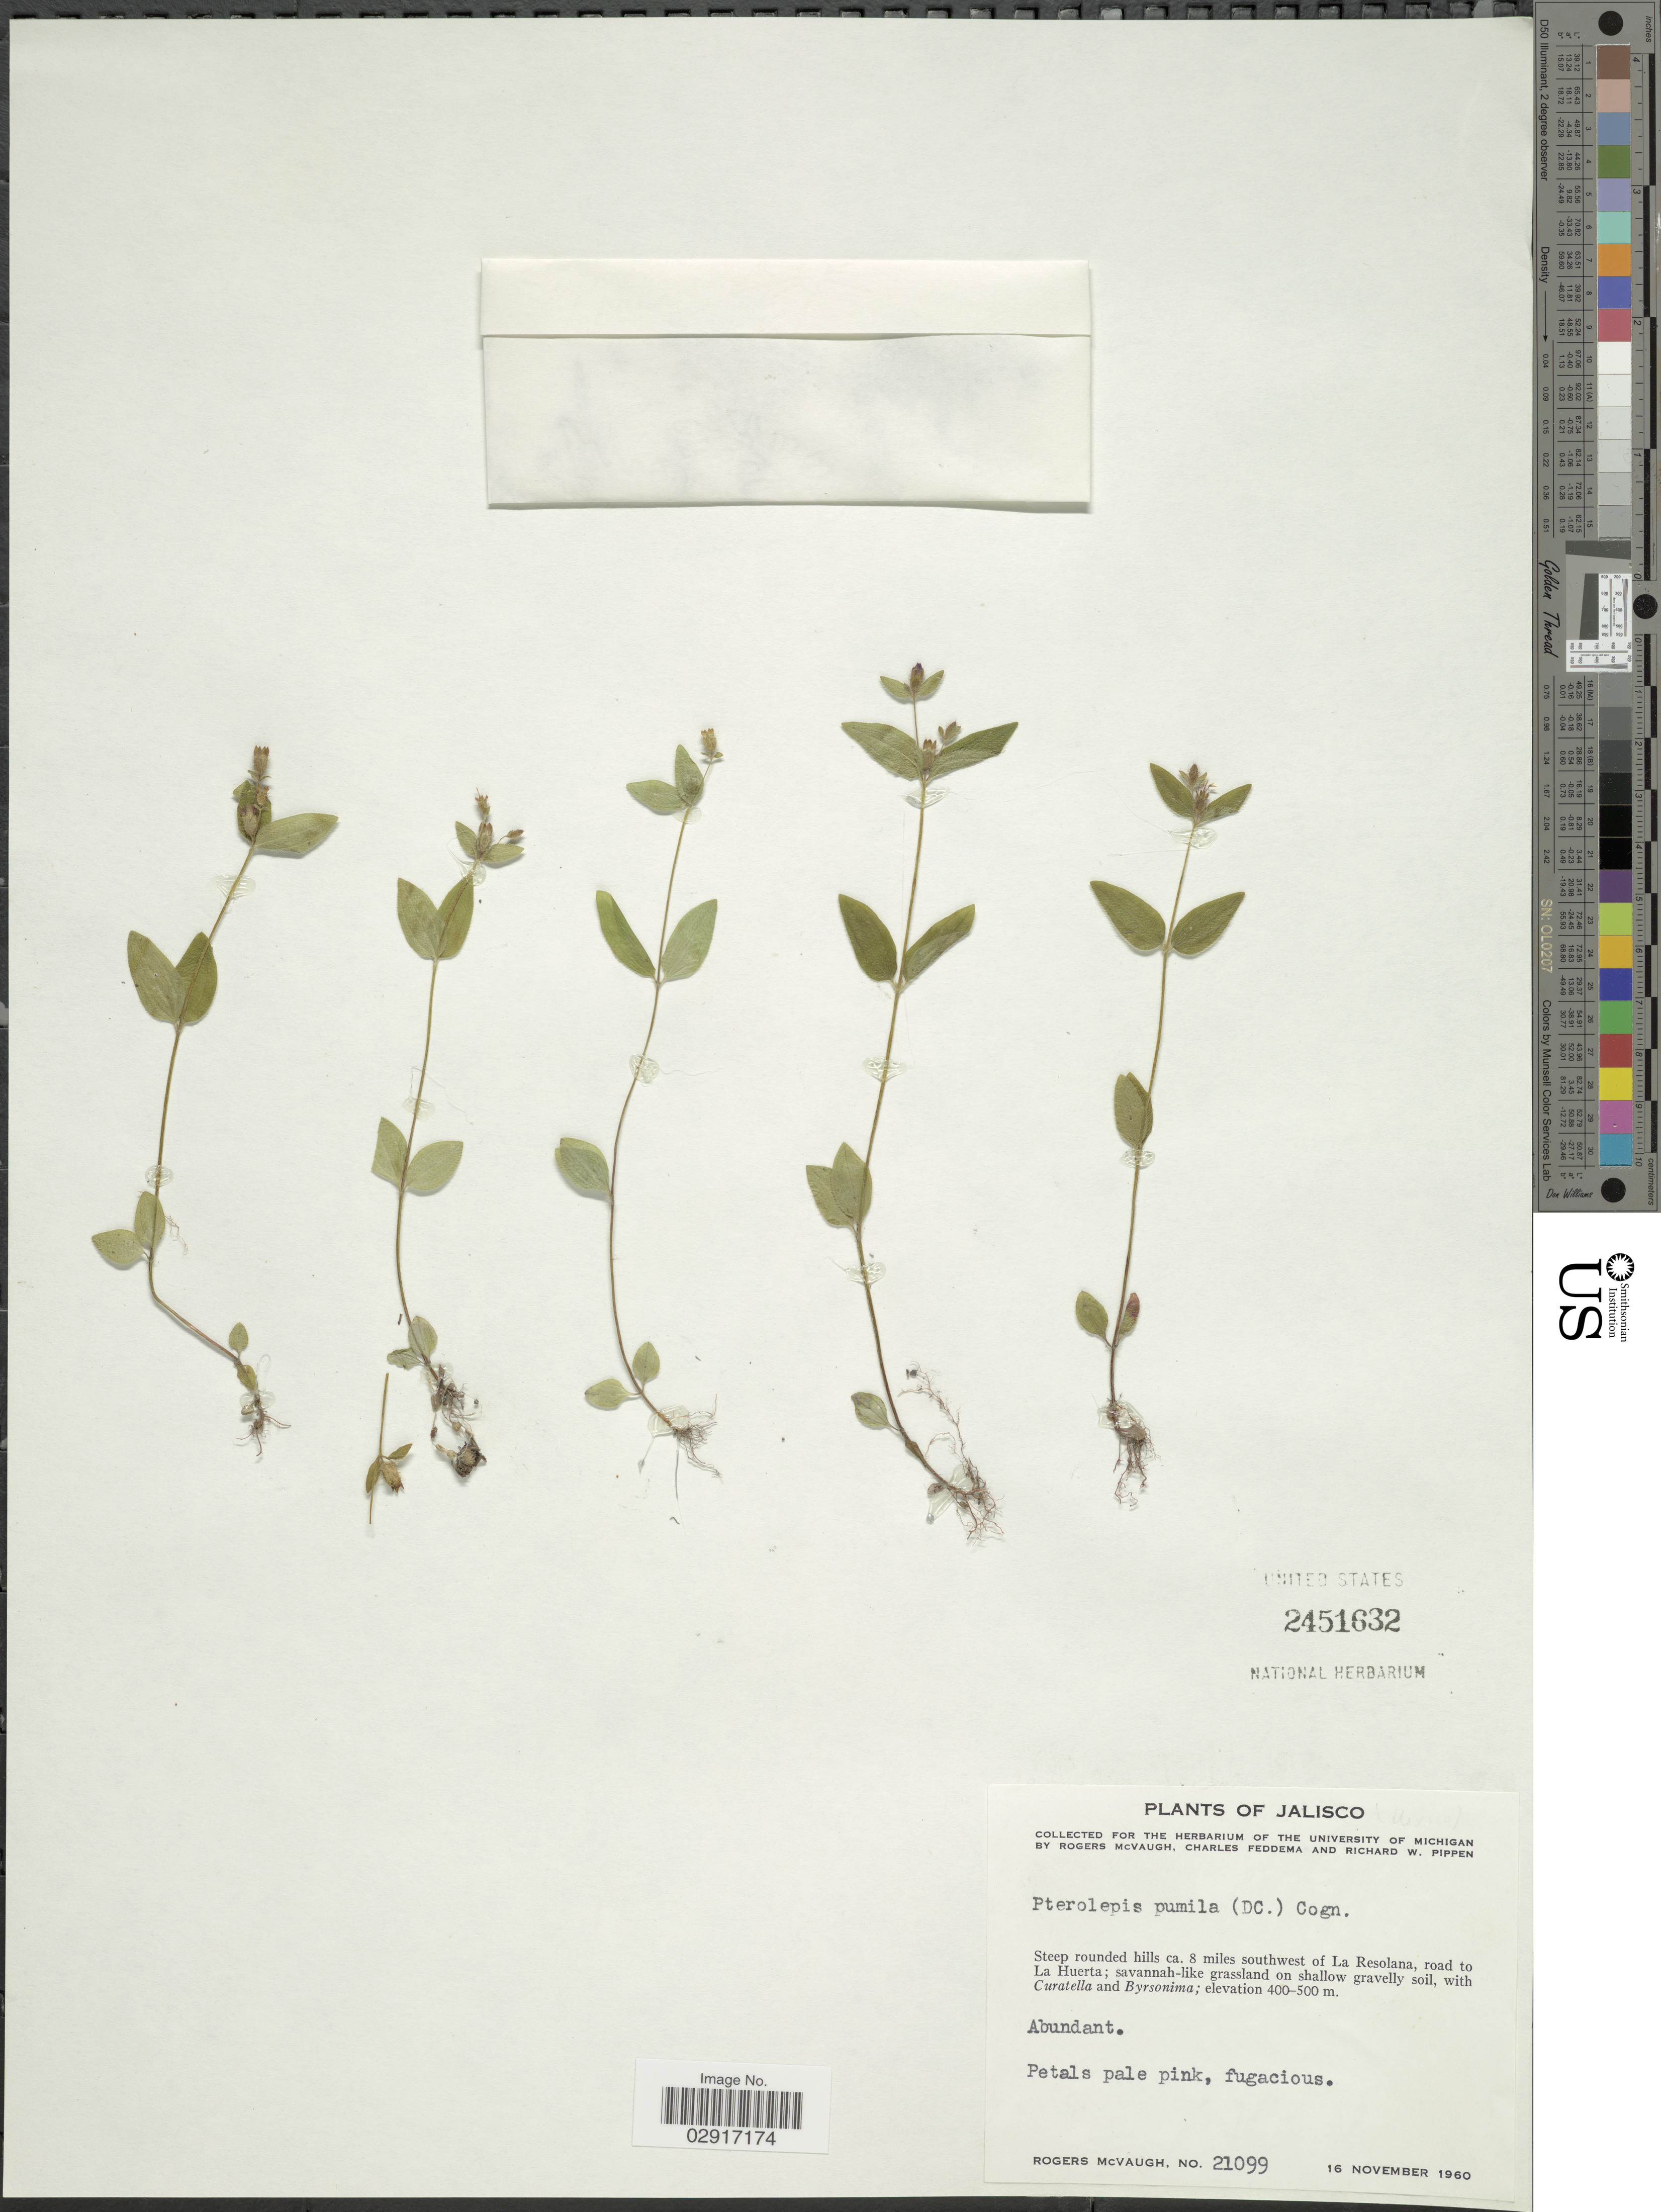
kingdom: Plantae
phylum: Tracheophyta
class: Magnoliopsida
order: Myrtales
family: Melastomataceae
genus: Pterolepis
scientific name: Pterolepis trichotoma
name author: (Rottb.) Cogn.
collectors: R. McVaugh, C. Feddema & R. W. Pippen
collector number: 21099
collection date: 1960-11-16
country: Mexico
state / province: Jalisco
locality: Steep rounded hills ca. 8 miles southwest of La Resolana, road to La Huerta.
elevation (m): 400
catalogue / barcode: US 2451632